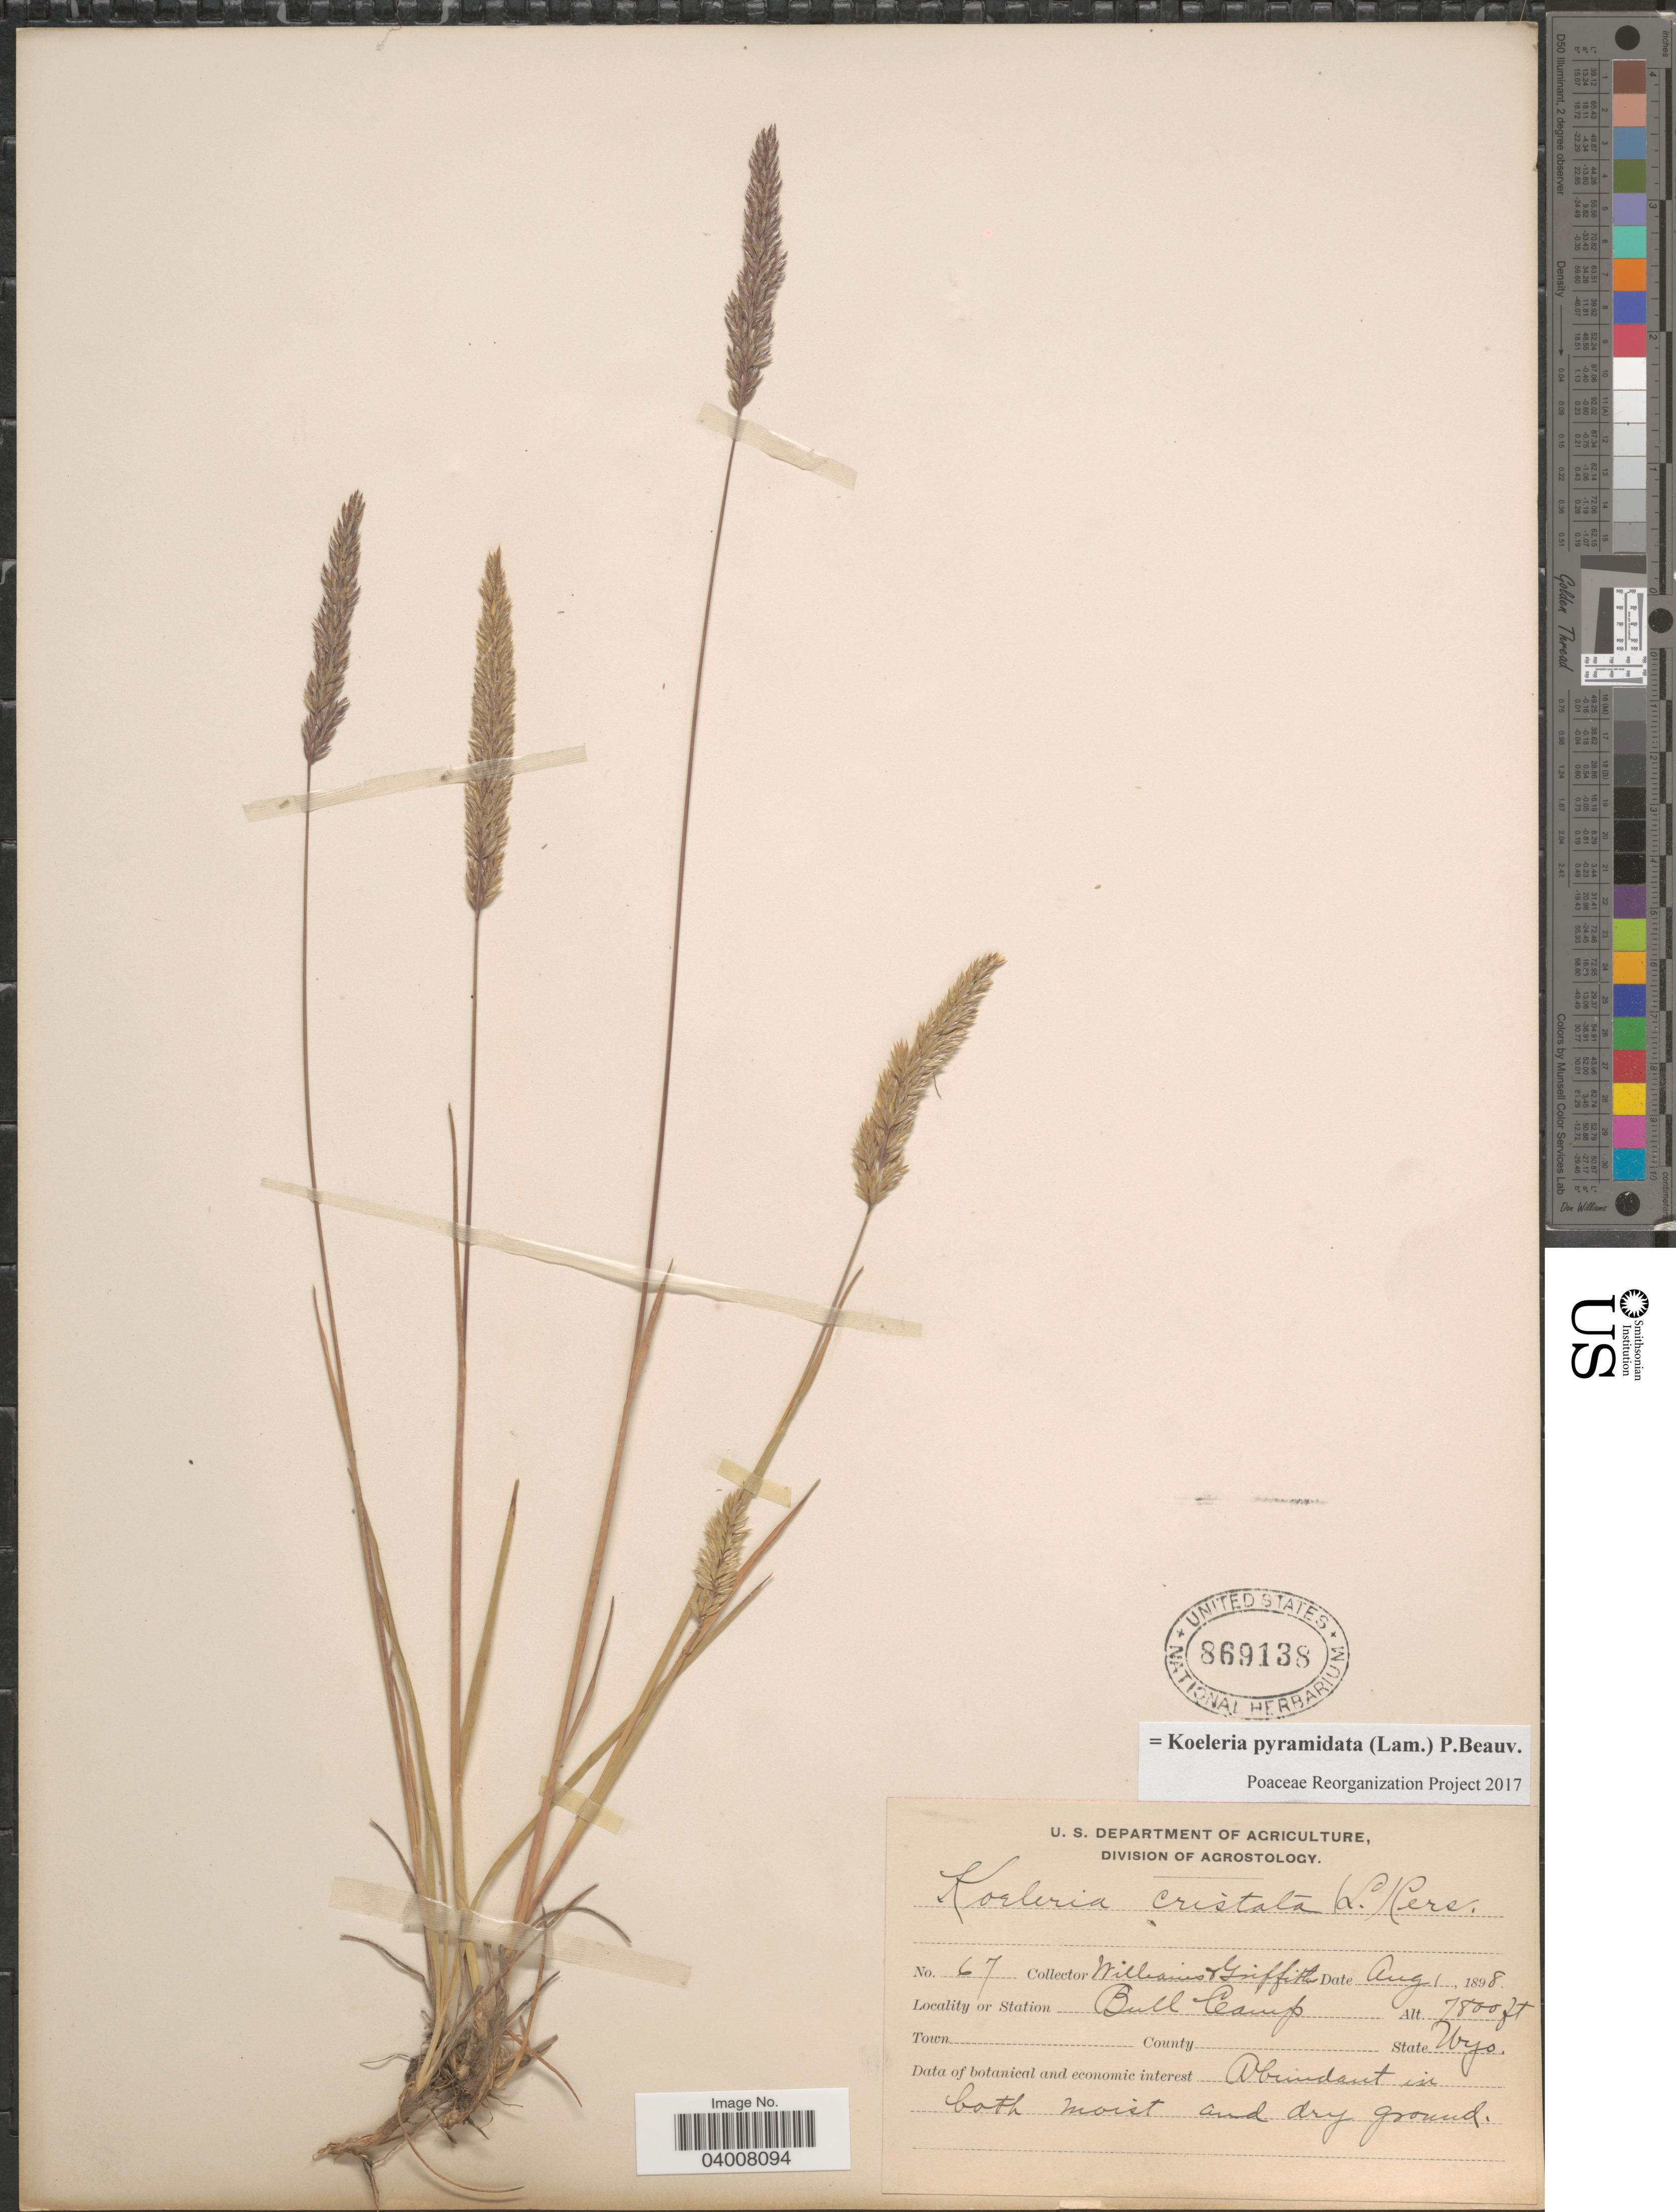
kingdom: Plantae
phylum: Tracheophyta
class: Liliopsida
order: Poales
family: Poaceae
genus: Koeleria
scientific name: Koeleria pyramidata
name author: (Lam.) P. Beauv.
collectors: -- Williams & -. Griffith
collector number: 67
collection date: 1898-08-01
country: United States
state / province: Wyoming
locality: Bull Camp.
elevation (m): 2377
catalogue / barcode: US 869138